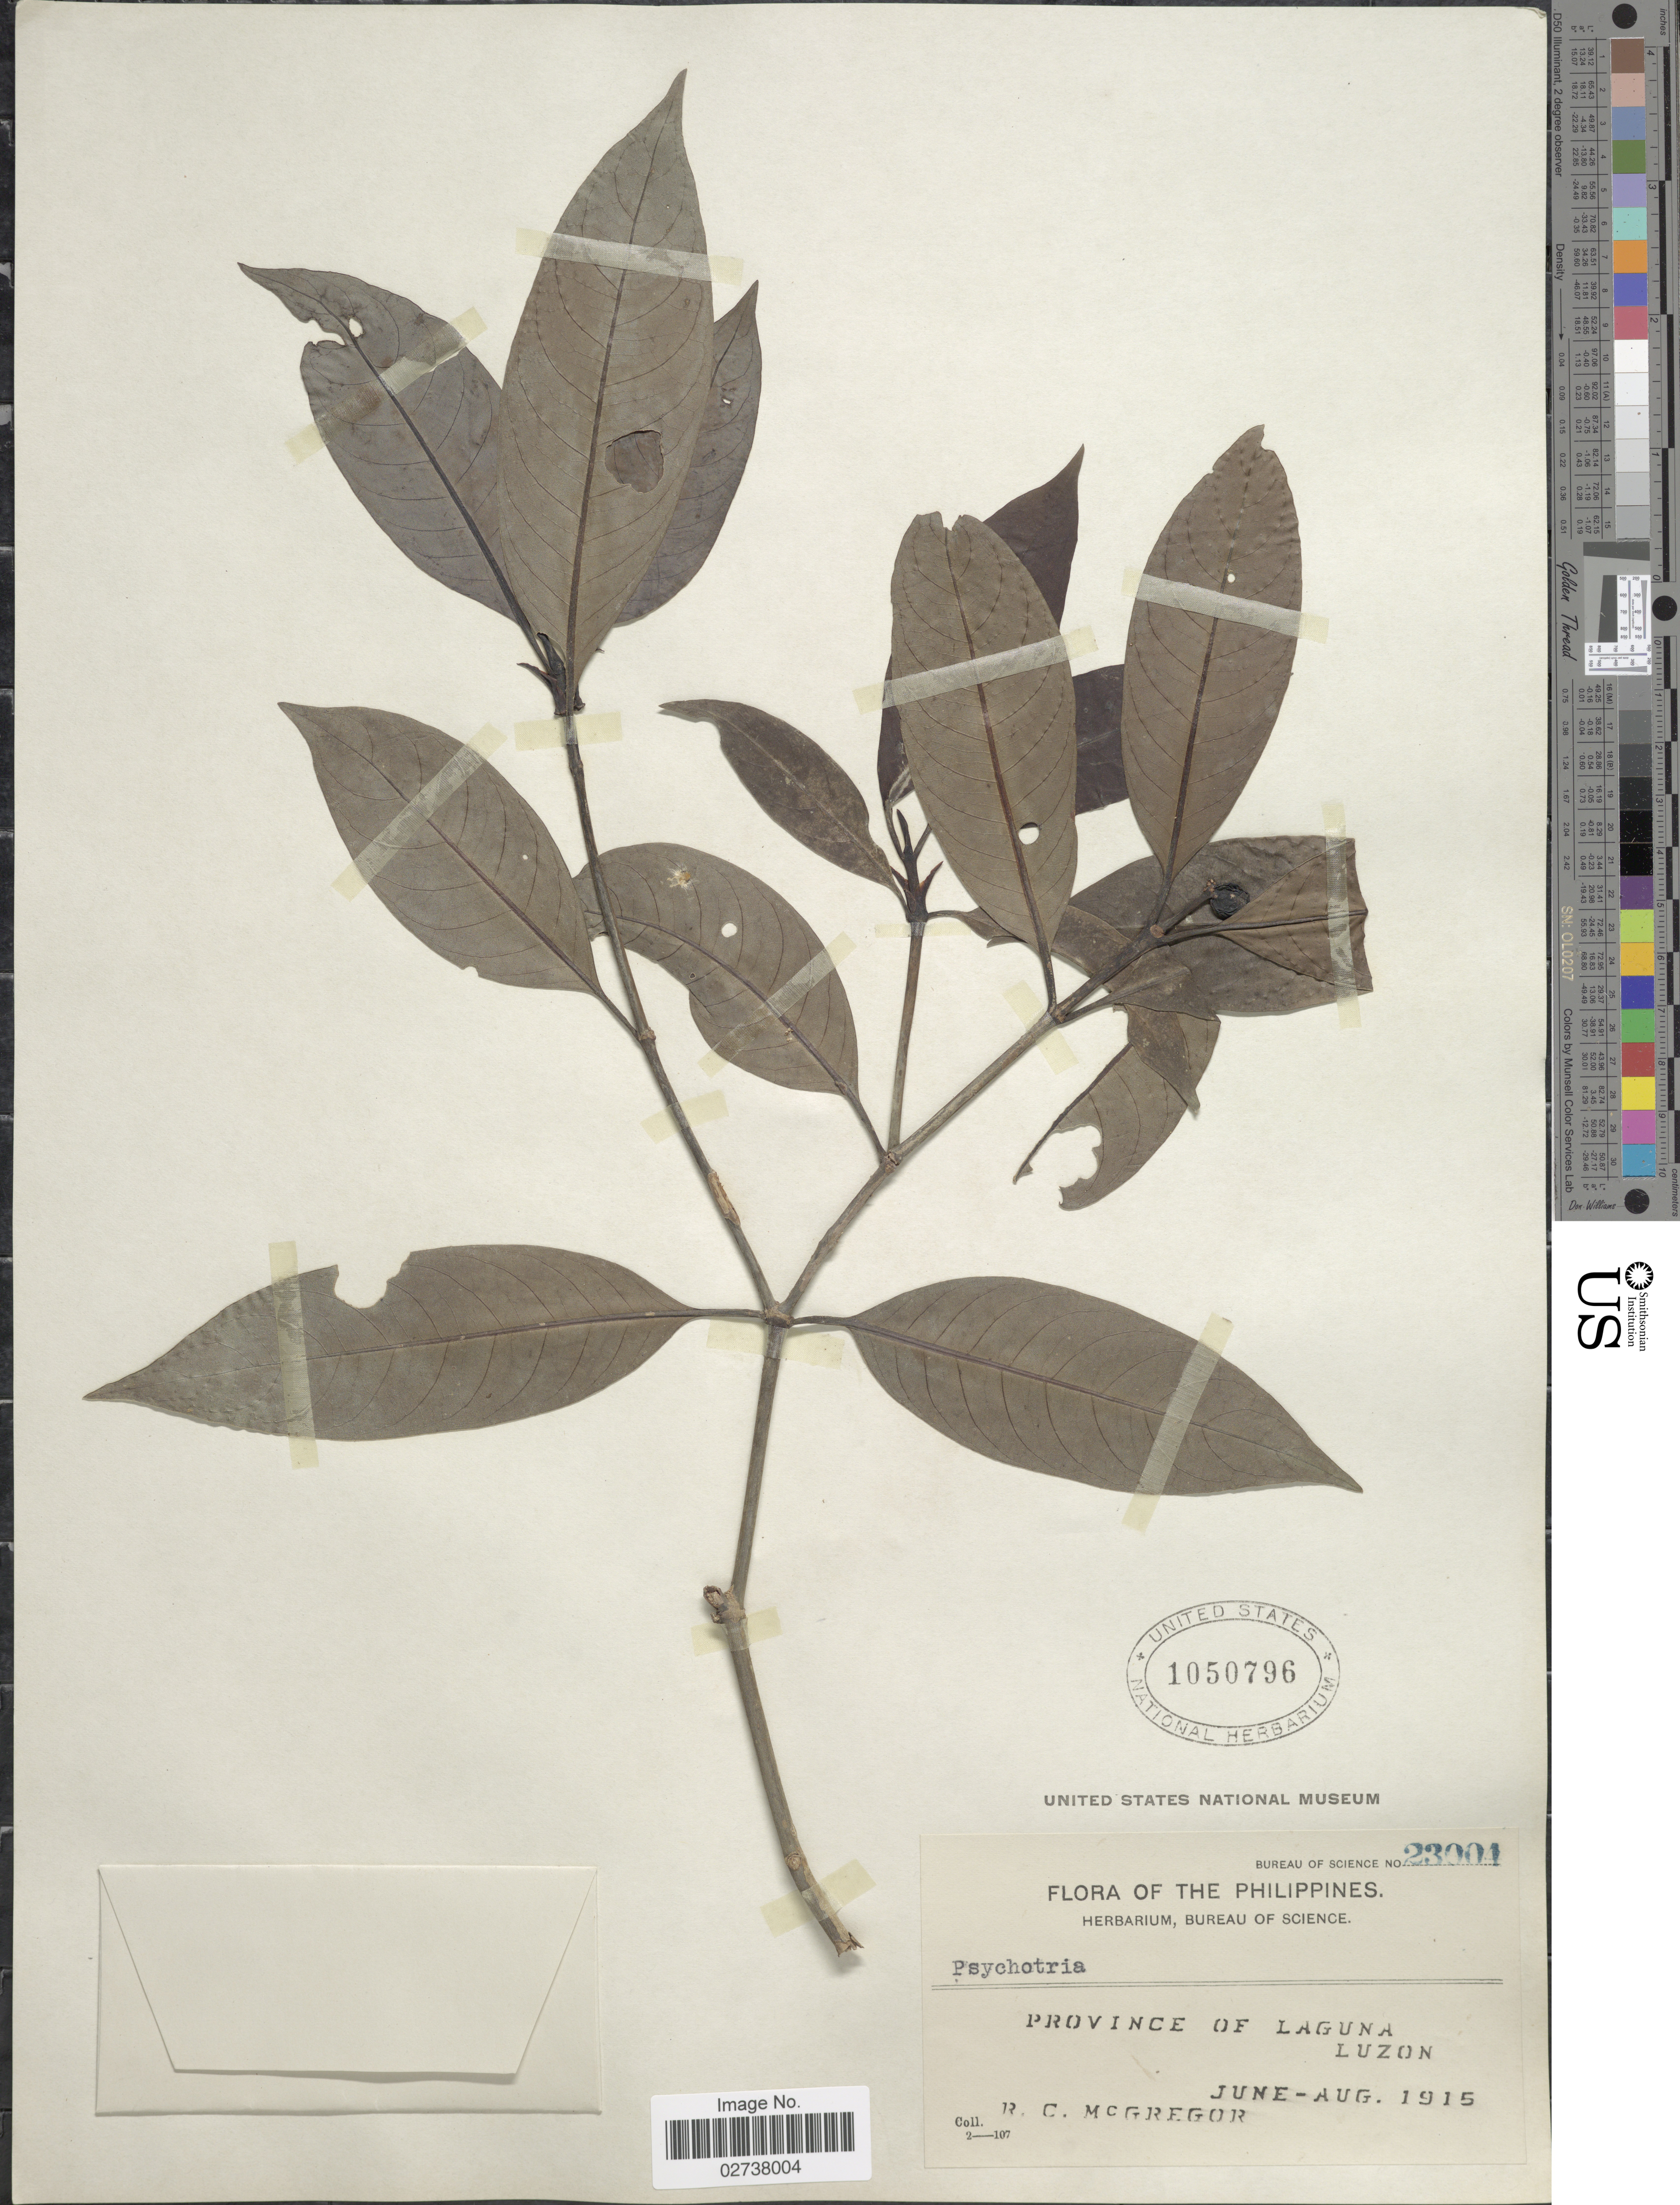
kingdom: Plantae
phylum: Tracheophyta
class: Magnoliopsida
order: Gentianales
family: Rubiaceae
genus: Psychotria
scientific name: Psychotria sp.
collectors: R. C. McGregor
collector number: Bureau of Science 23004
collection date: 1915-06/1915-08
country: Philippines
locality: Province of Laguna, Luzon.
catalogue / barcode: US 1050796